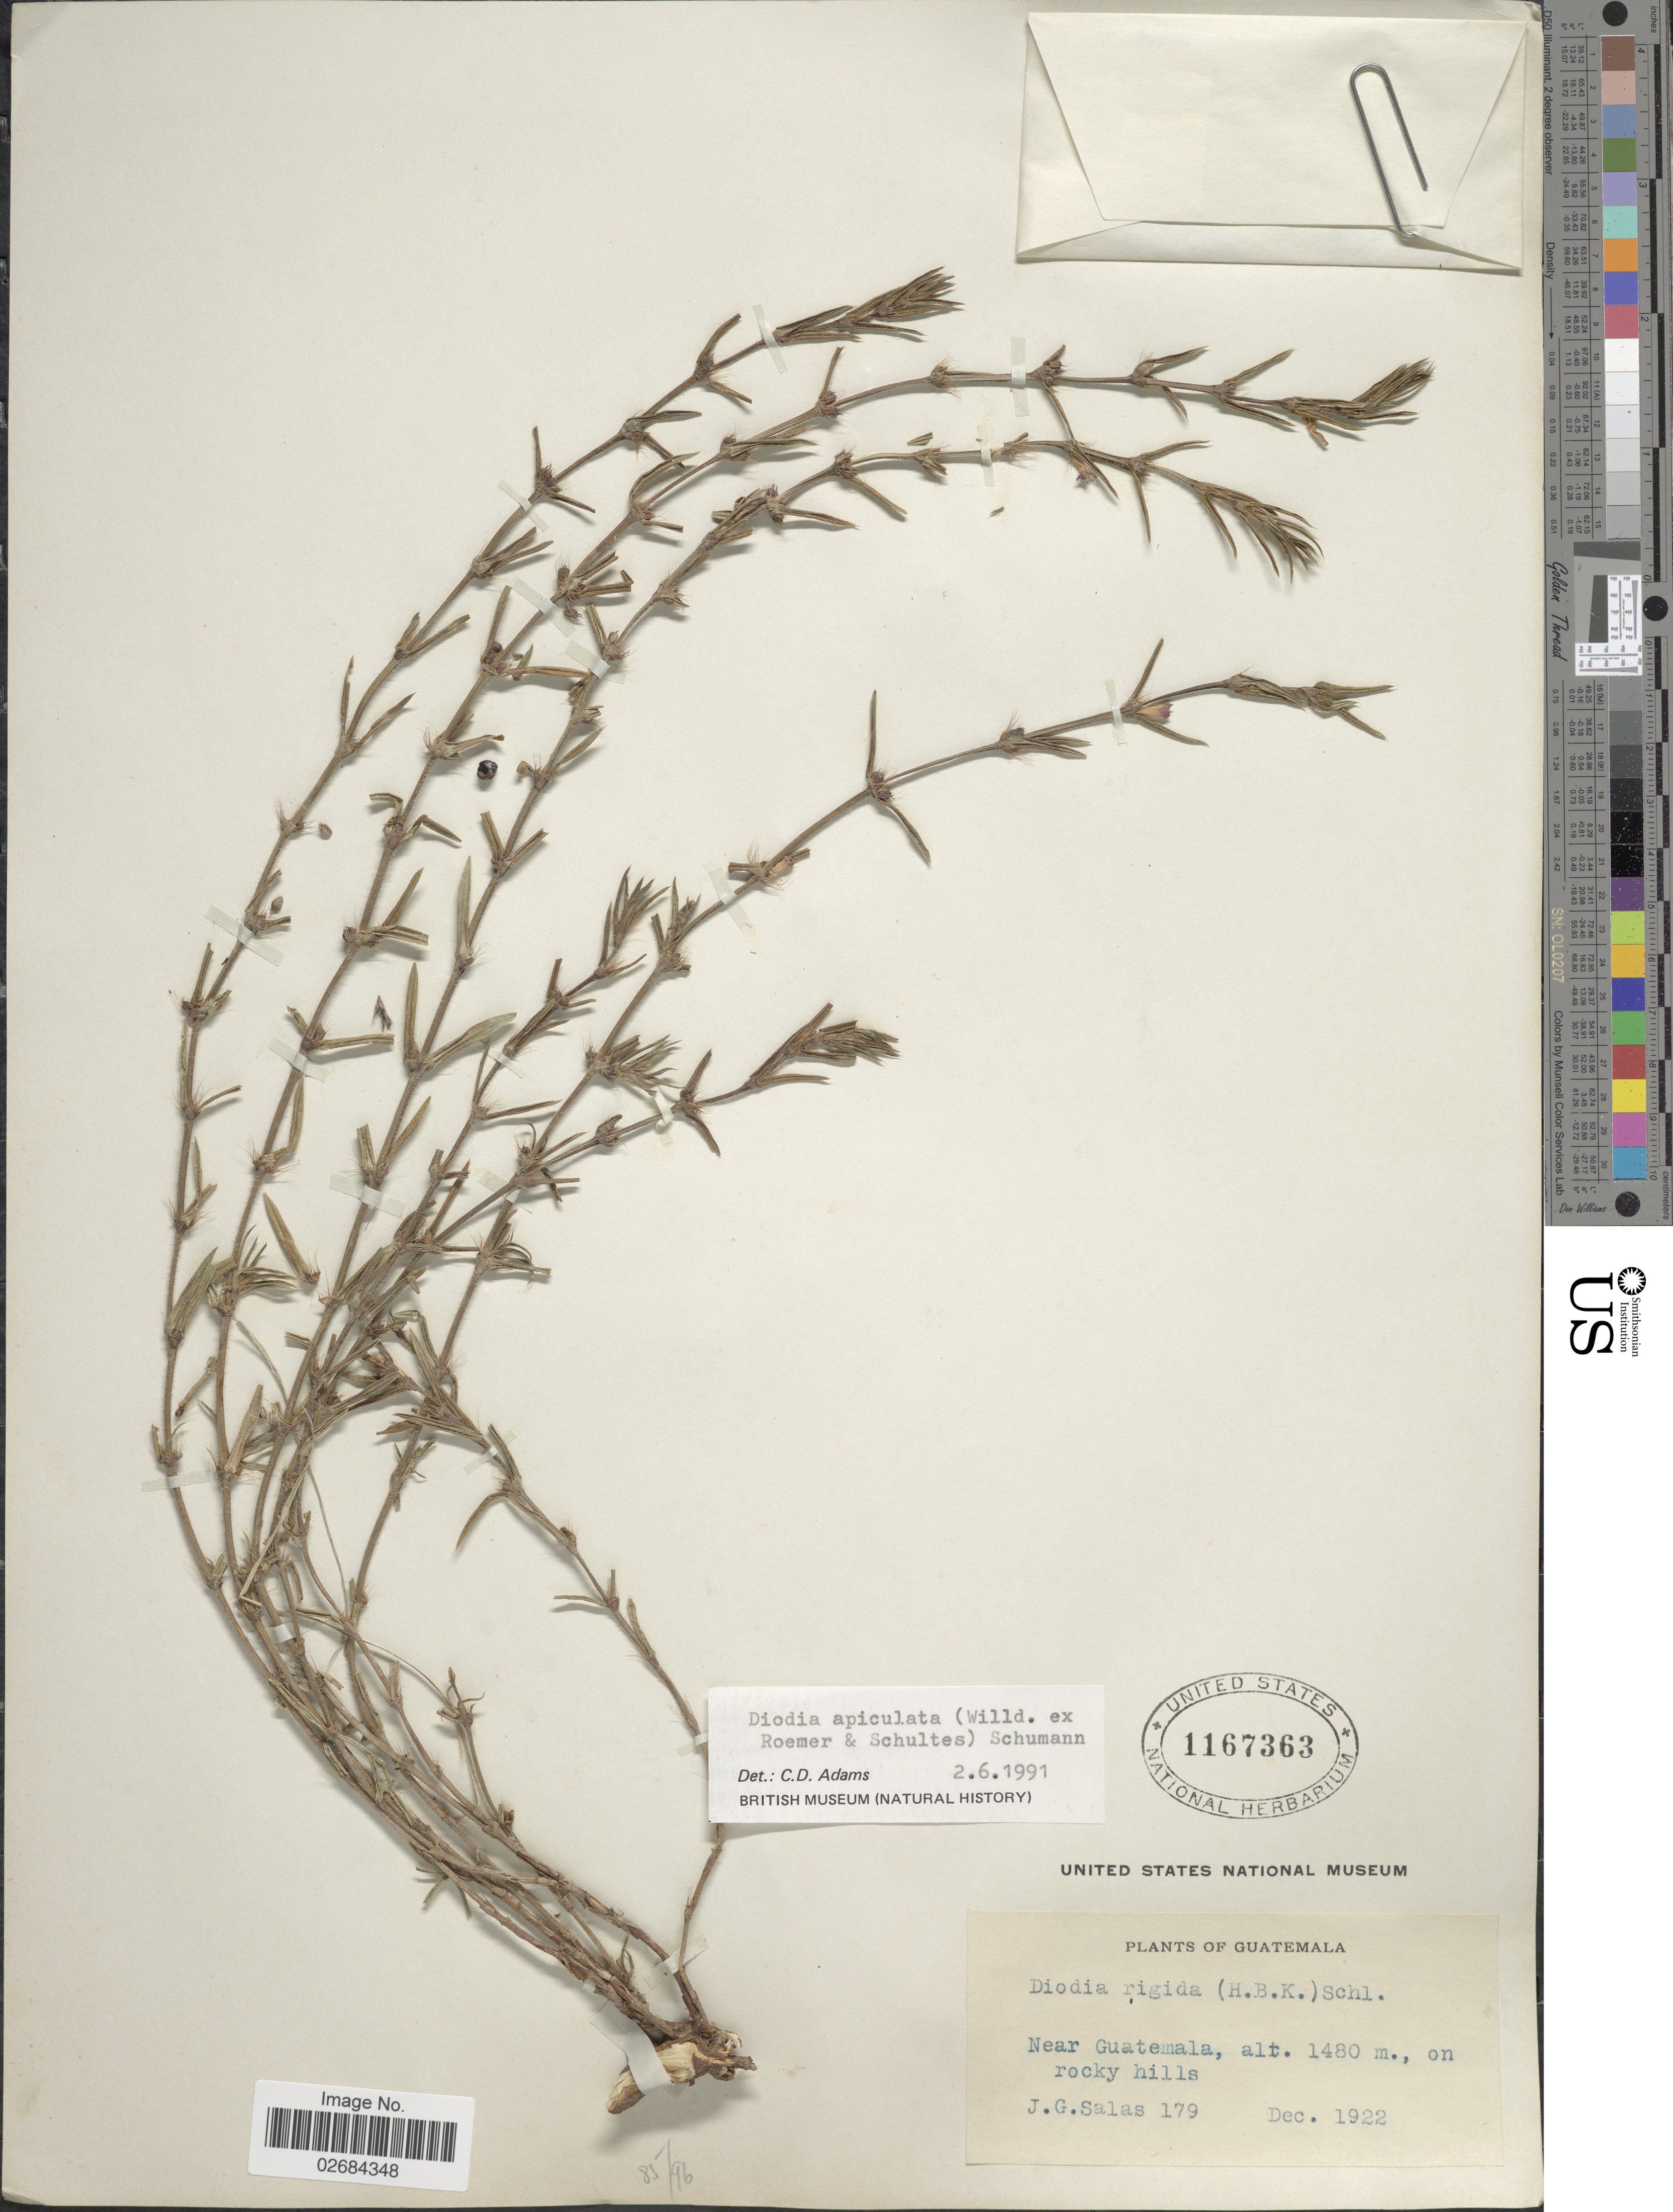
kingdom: Plantae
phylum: Tracheophyta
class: Magnoliopsida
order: Gentianales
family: Rubiaceae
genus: Diodia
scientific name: Diodia apiculata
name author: (Willd. ex Roem. & Schult.) K. Schum.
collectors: J. G. Salas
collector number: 179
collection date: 1922-12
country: Guatemala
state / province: Guatemala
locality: Near Guatemala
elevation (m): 1480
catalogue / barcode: US 1167363